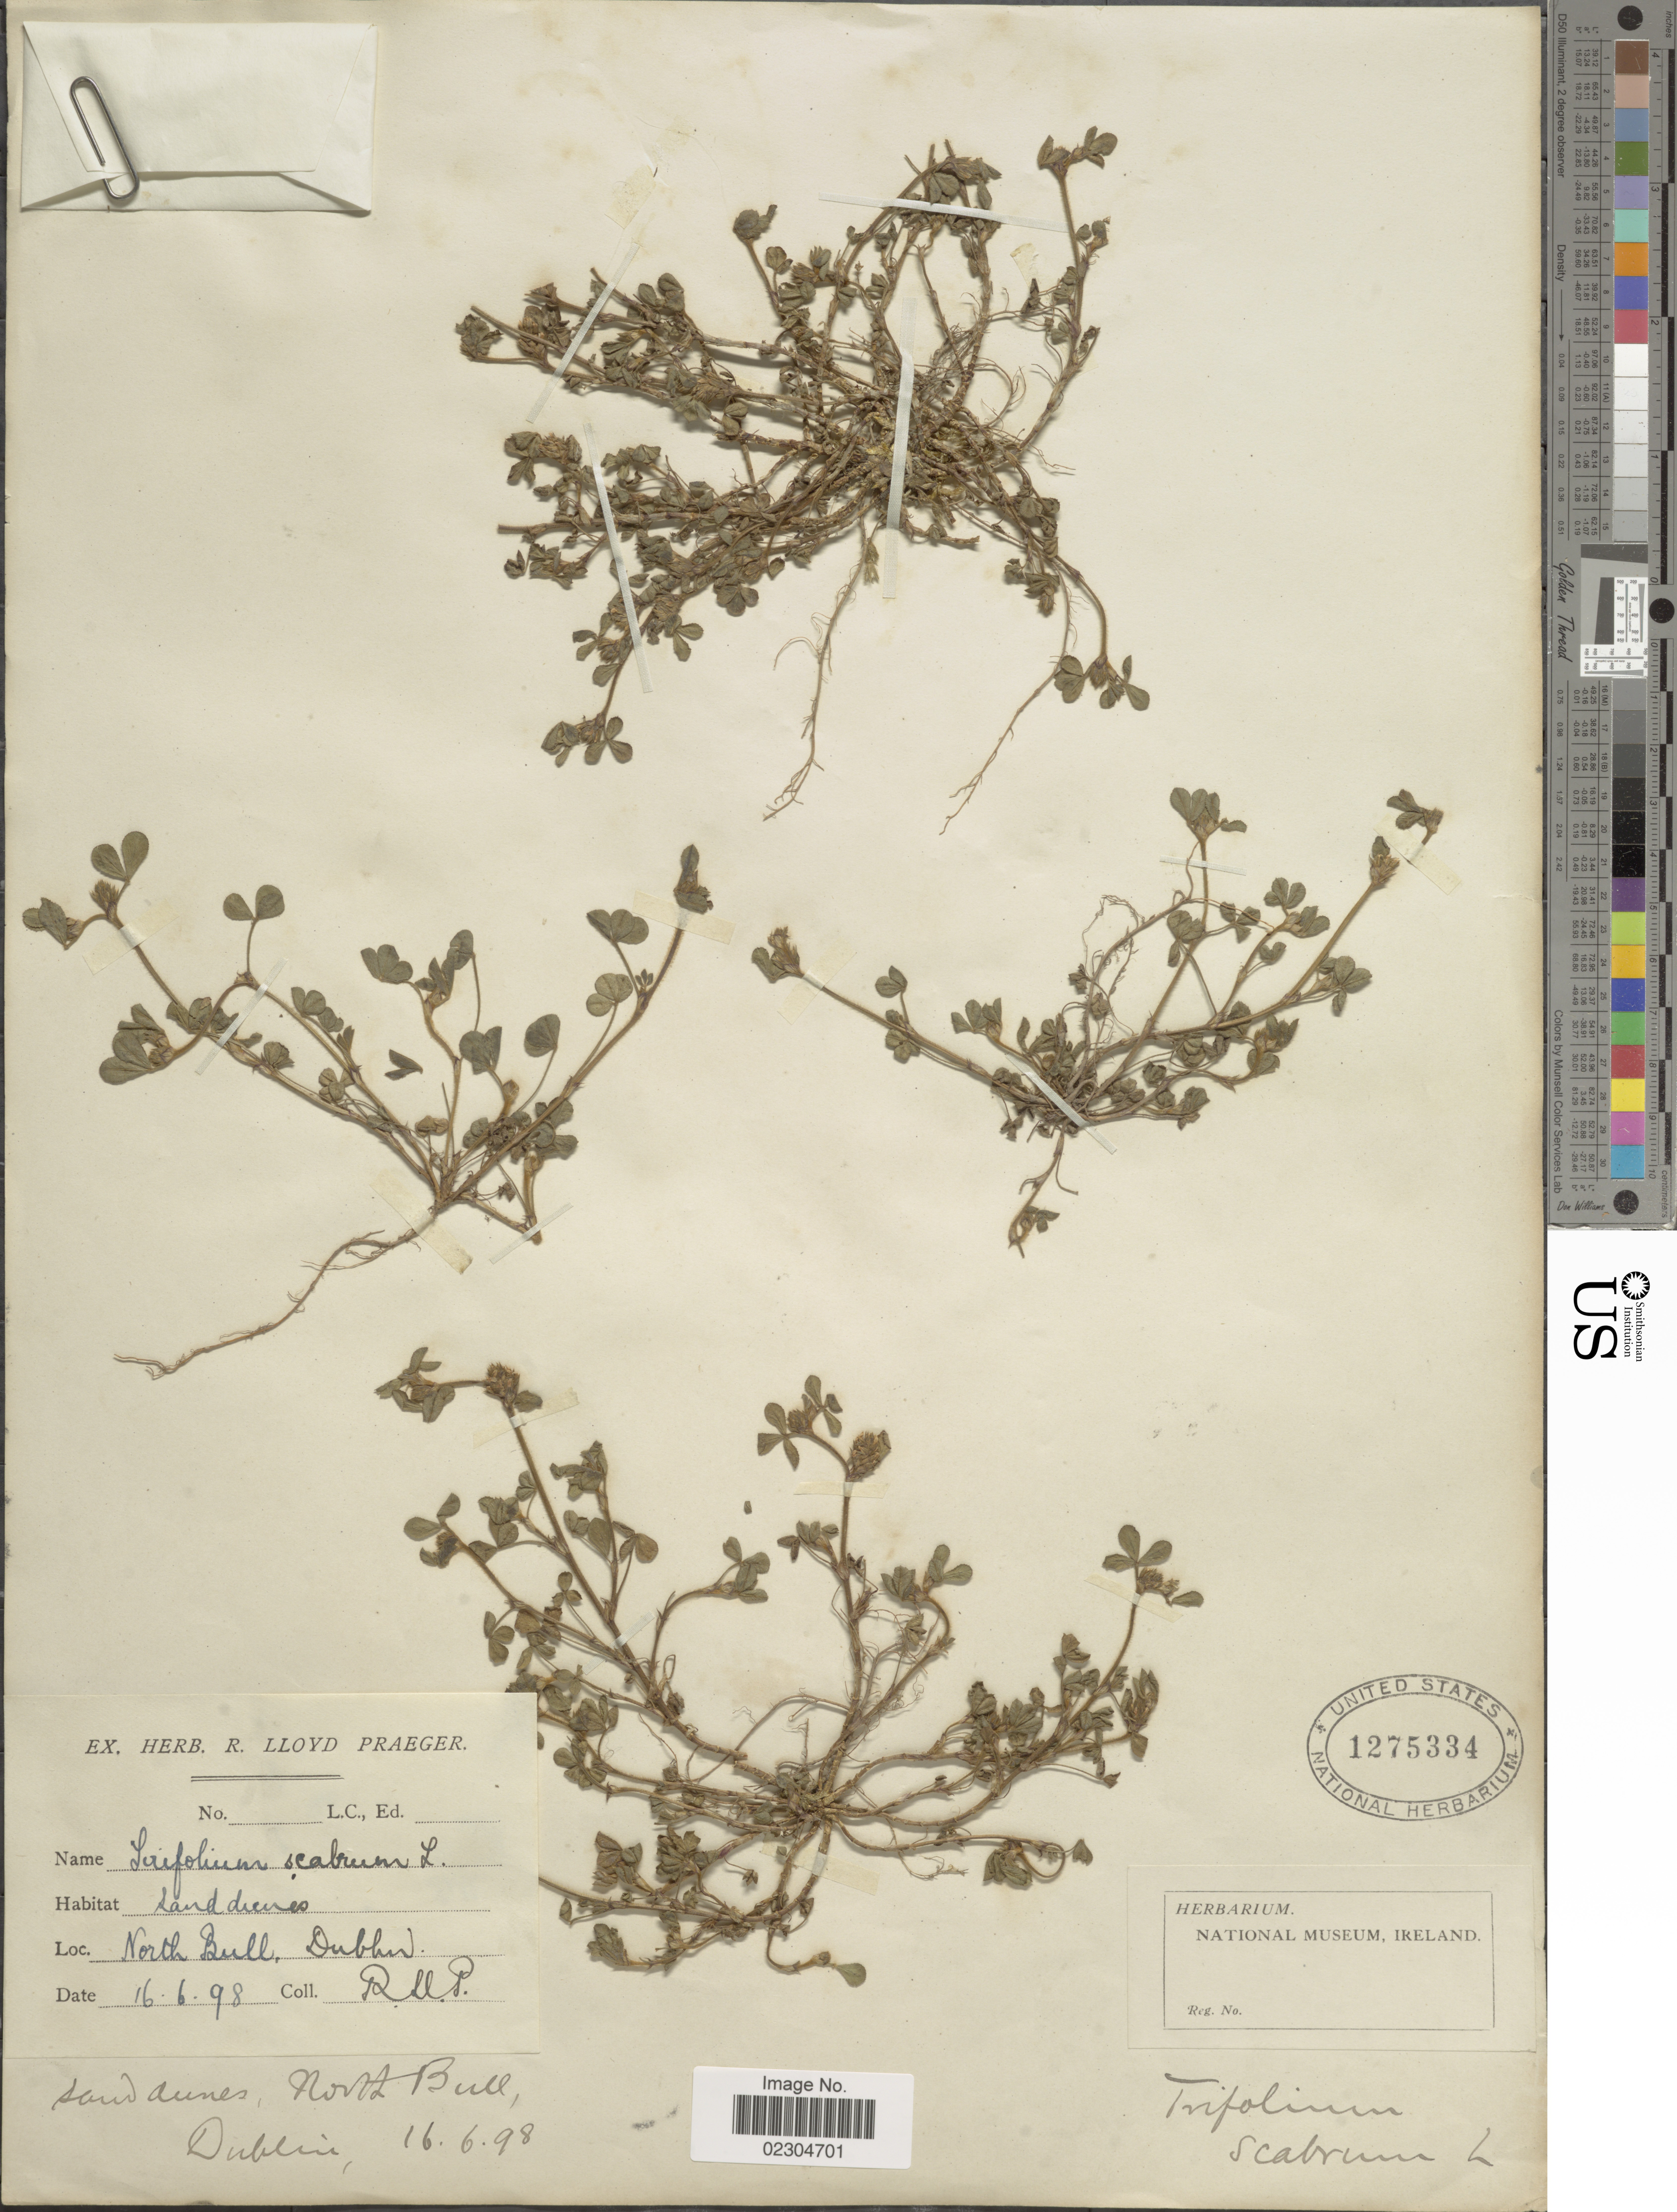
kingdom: Plantae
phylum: Tracheophyta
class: Magnoliopsida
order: Fabales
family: Fabaceae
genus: Trifolium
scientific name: Trifolium scabrum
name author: L.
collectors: R. Praeger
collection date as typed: Transcribed d/m/y: 16/6/98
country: Ireland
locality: North Bull, Dublin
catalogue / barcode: US 1275334